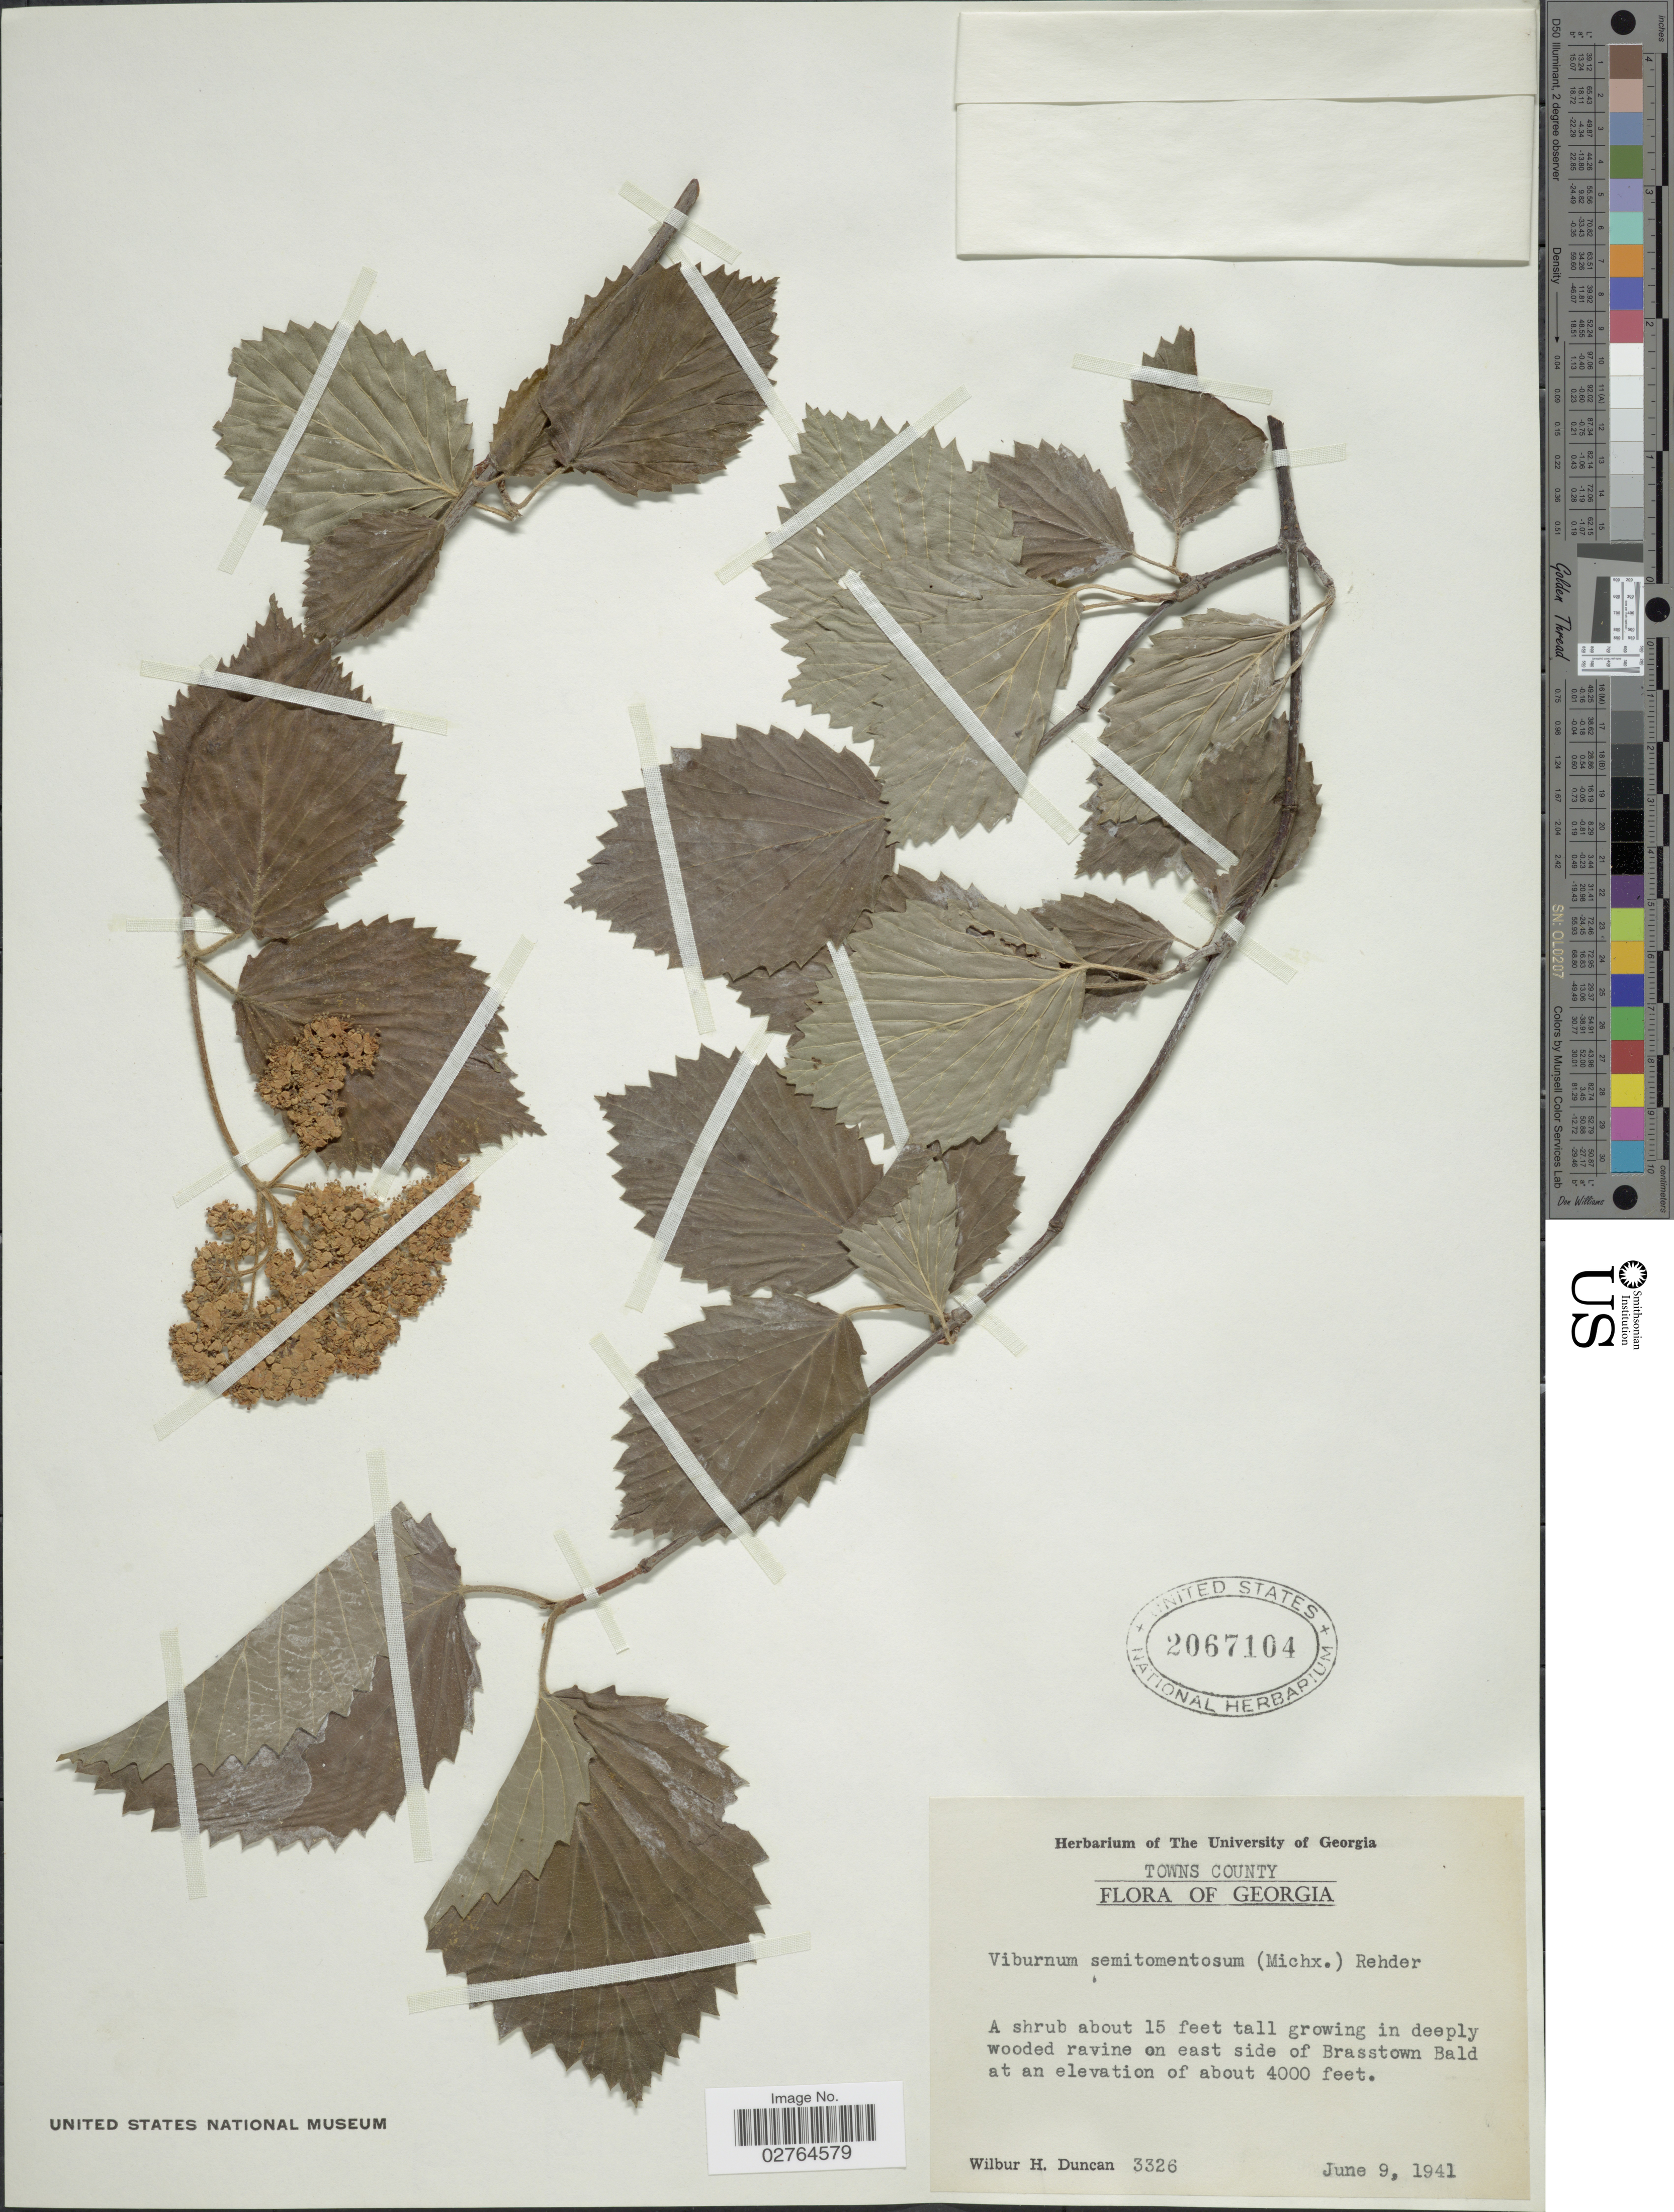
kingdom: Plantae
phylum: Tracheophyta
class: Magnoliopsida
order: Dipsacales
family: Viburnaceae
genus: Viburnum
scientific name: Viburnum semitomentosum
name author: (Michx.) Rehder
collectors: W. H. Duncan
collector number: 3326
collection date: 1941-06-09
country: United States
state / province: Georgia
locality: Towns County, in deeply wooded ravine on east side of Brasstown Bald.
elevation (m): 1219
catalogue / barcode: US 2067104